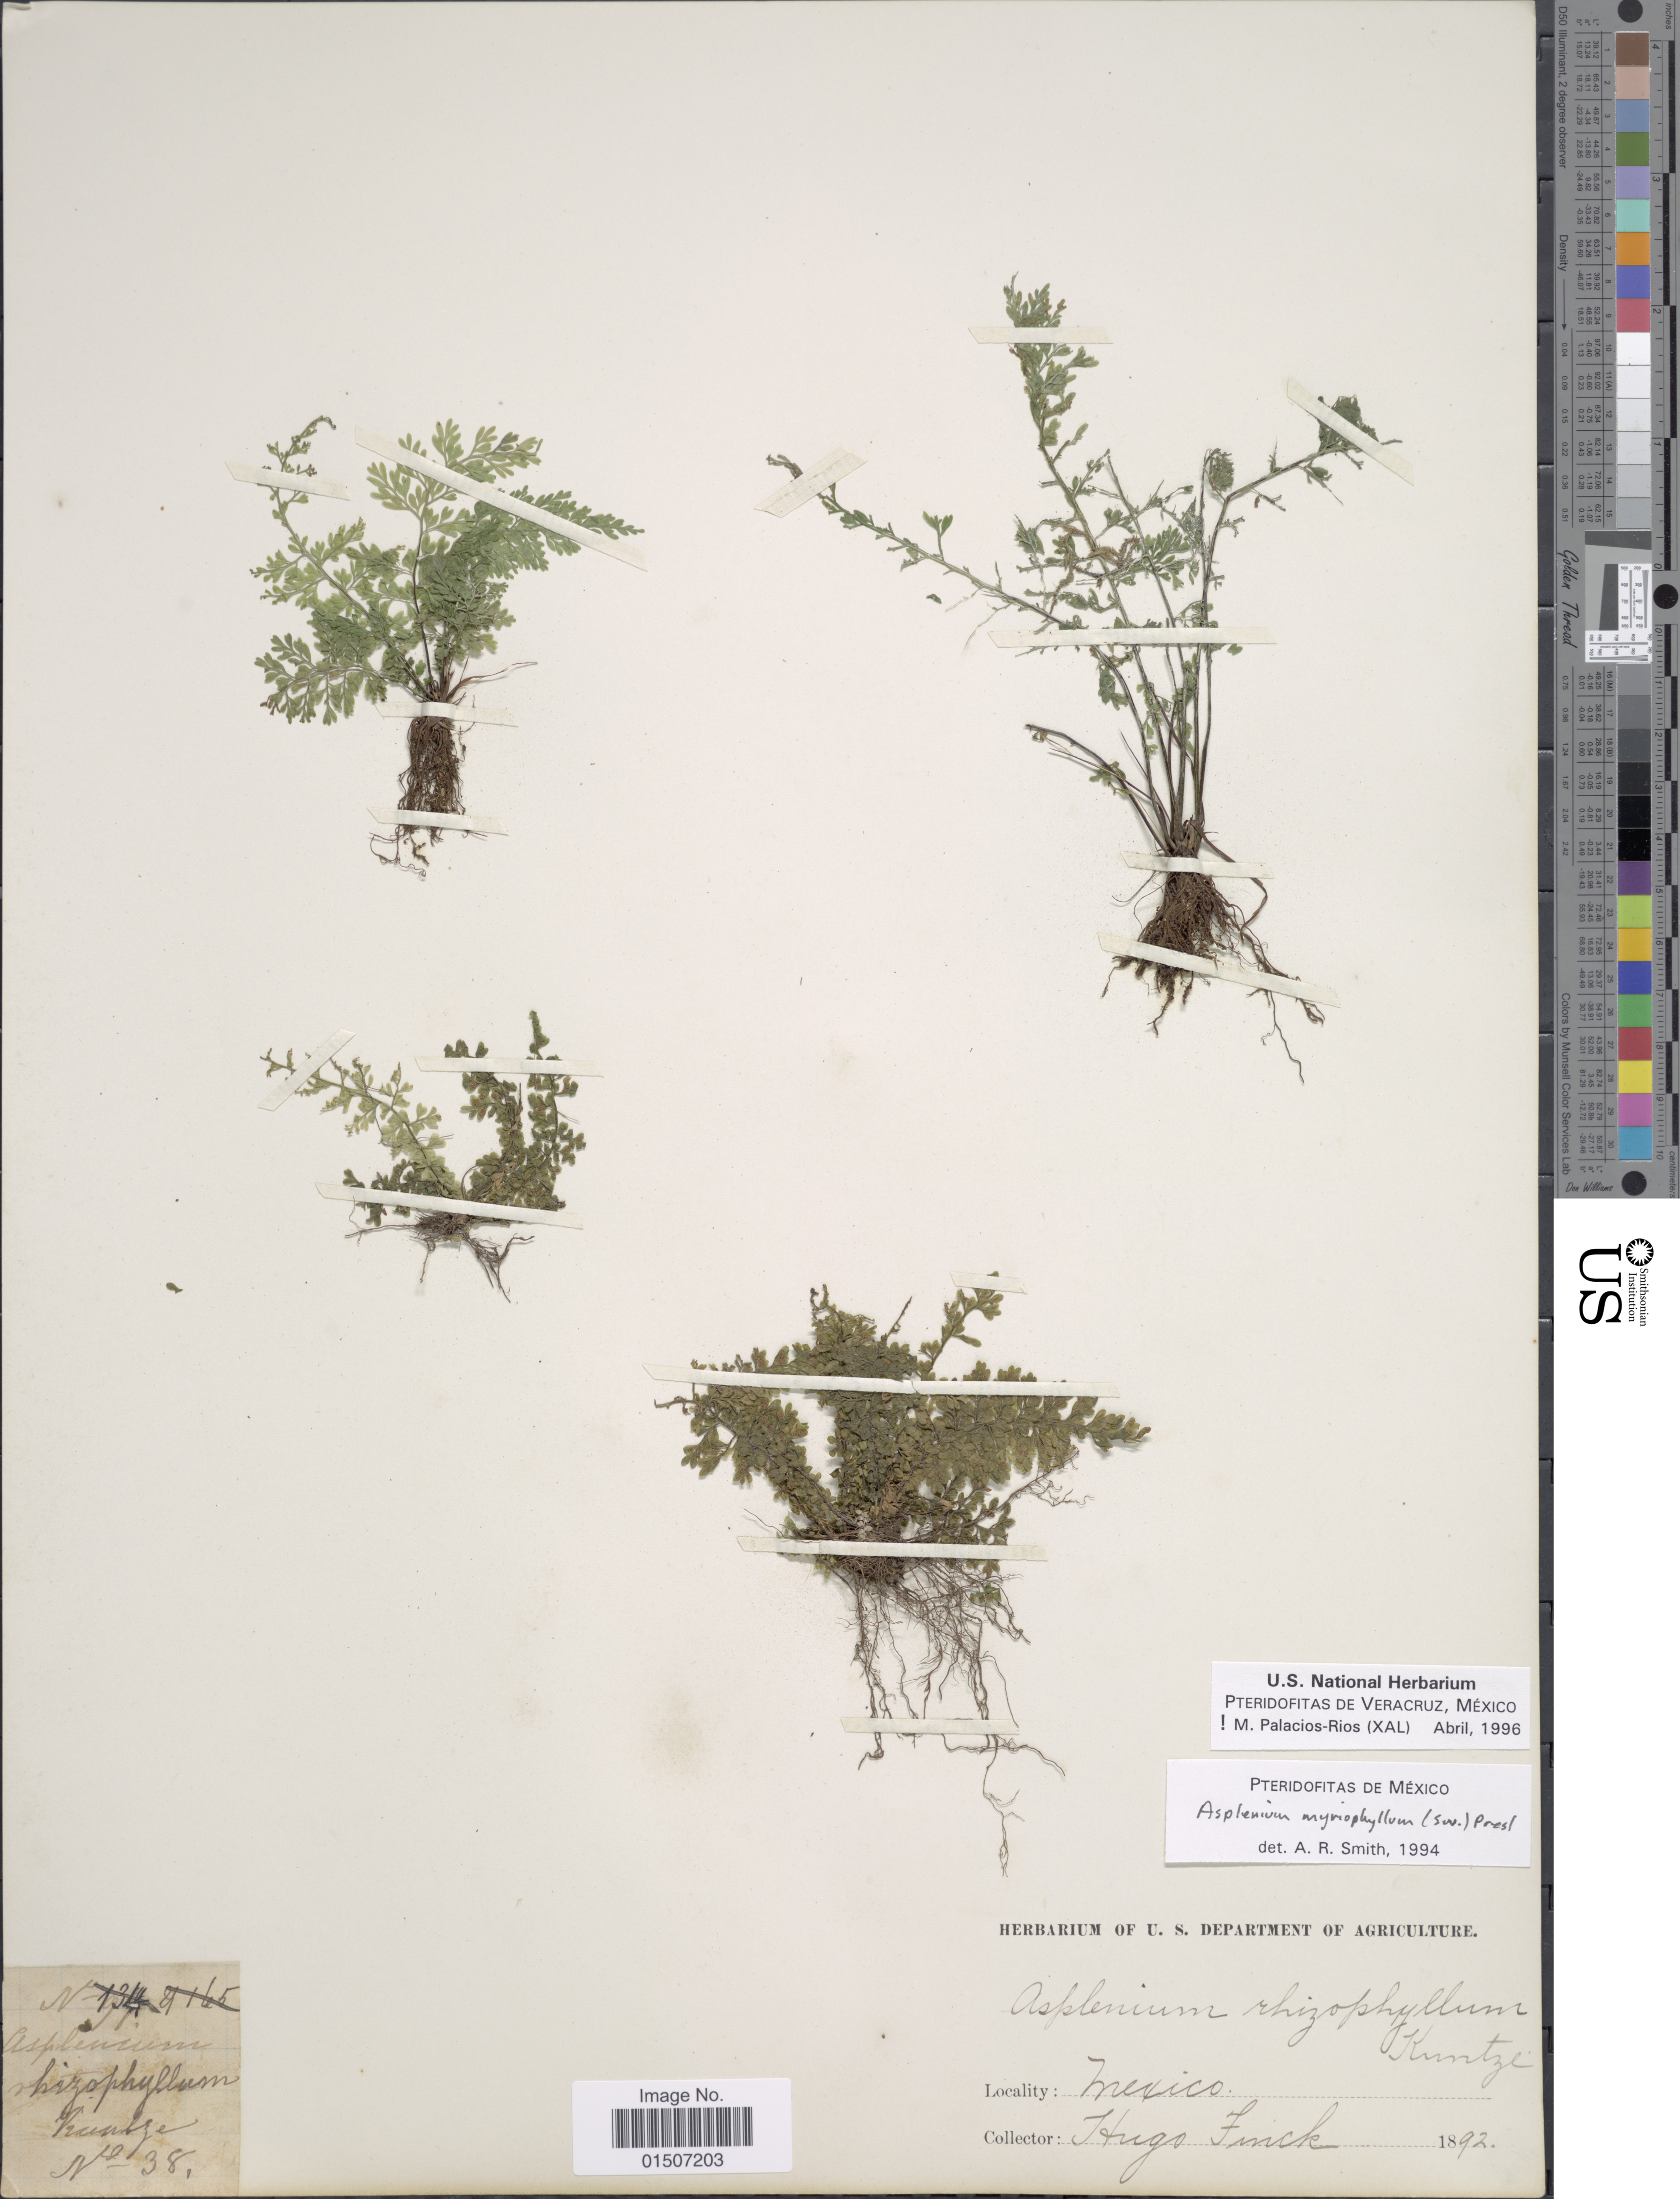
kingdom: Plantae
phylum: Tracheophyta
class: Polypodiopsida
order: Polypodiales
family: Aspleniaceae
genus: Asplenium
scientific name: Asplenium myriophyllum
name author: (Sw.) C. Presl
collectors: H. Finck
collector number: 38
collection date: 1892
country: Mexico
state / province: México